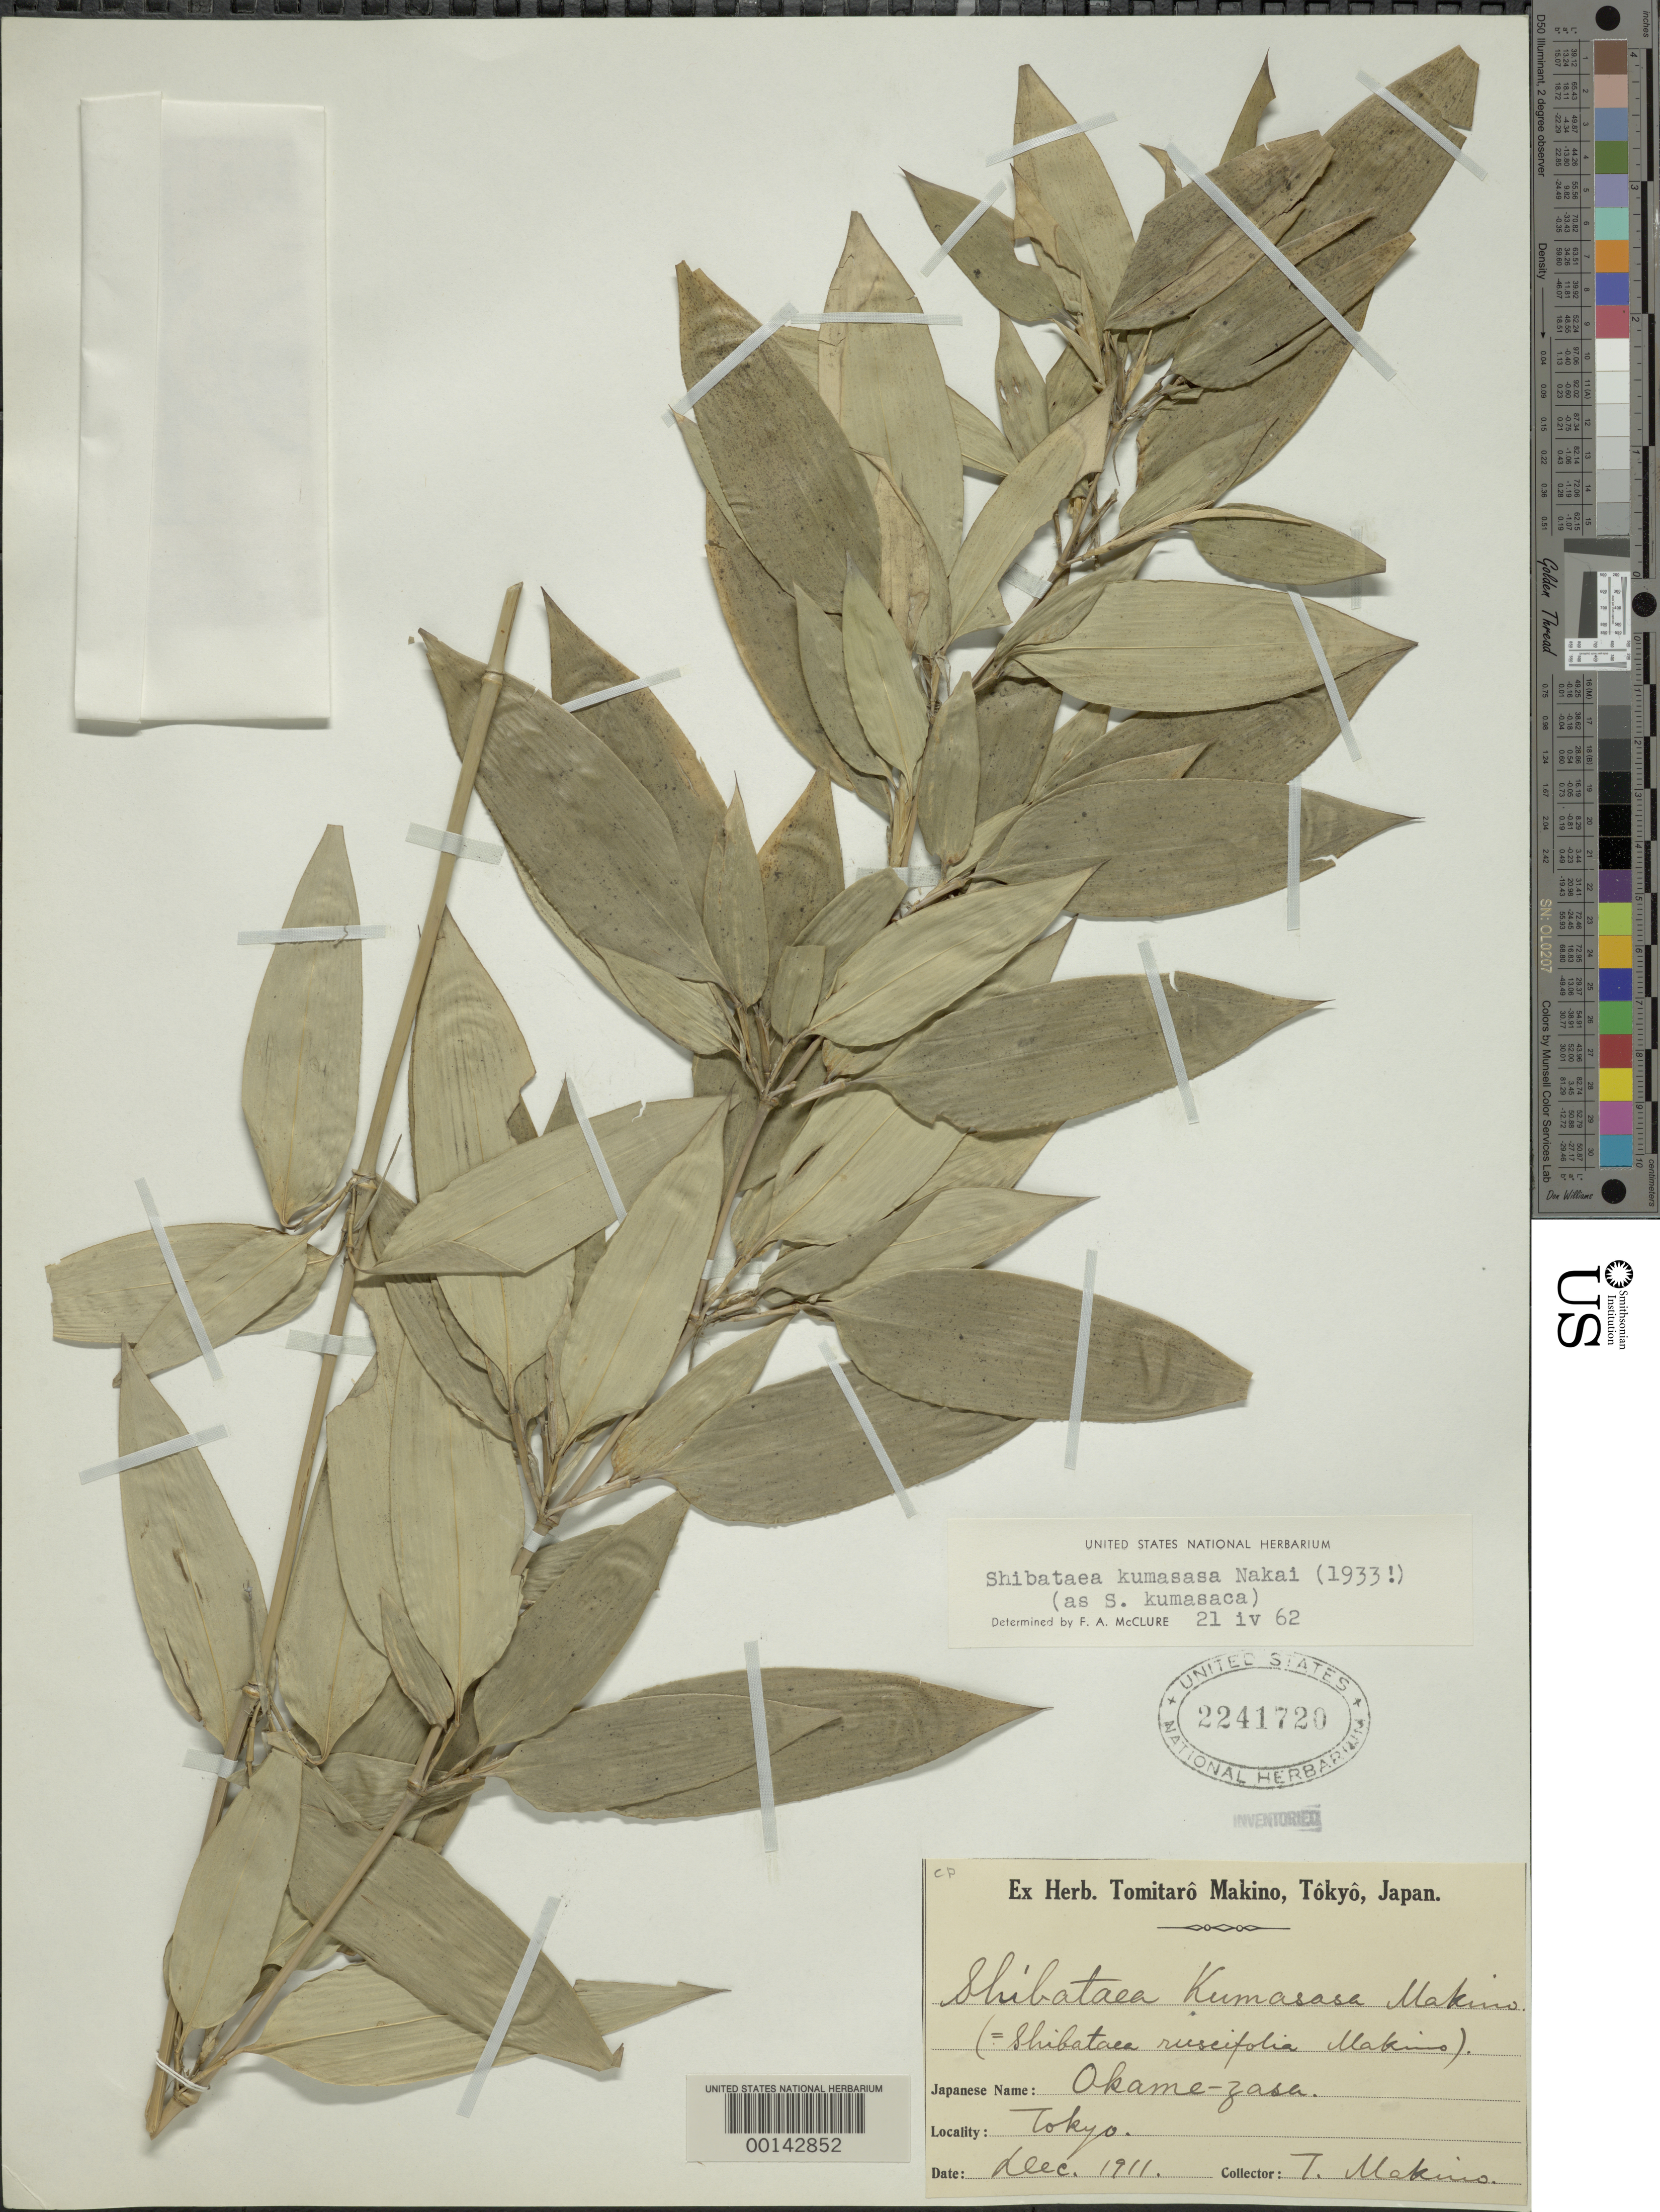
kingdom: Plantae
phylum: Tracheophyta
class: Liliopsida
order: Poales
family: Poaceae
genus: Shibataea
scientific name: Shibataea kumasasa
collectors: T. Makino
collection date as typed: Dec 1911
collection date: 1911-12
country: Japan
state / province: Tokyo, Federal City of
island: Honshu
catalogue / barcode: US 2241720